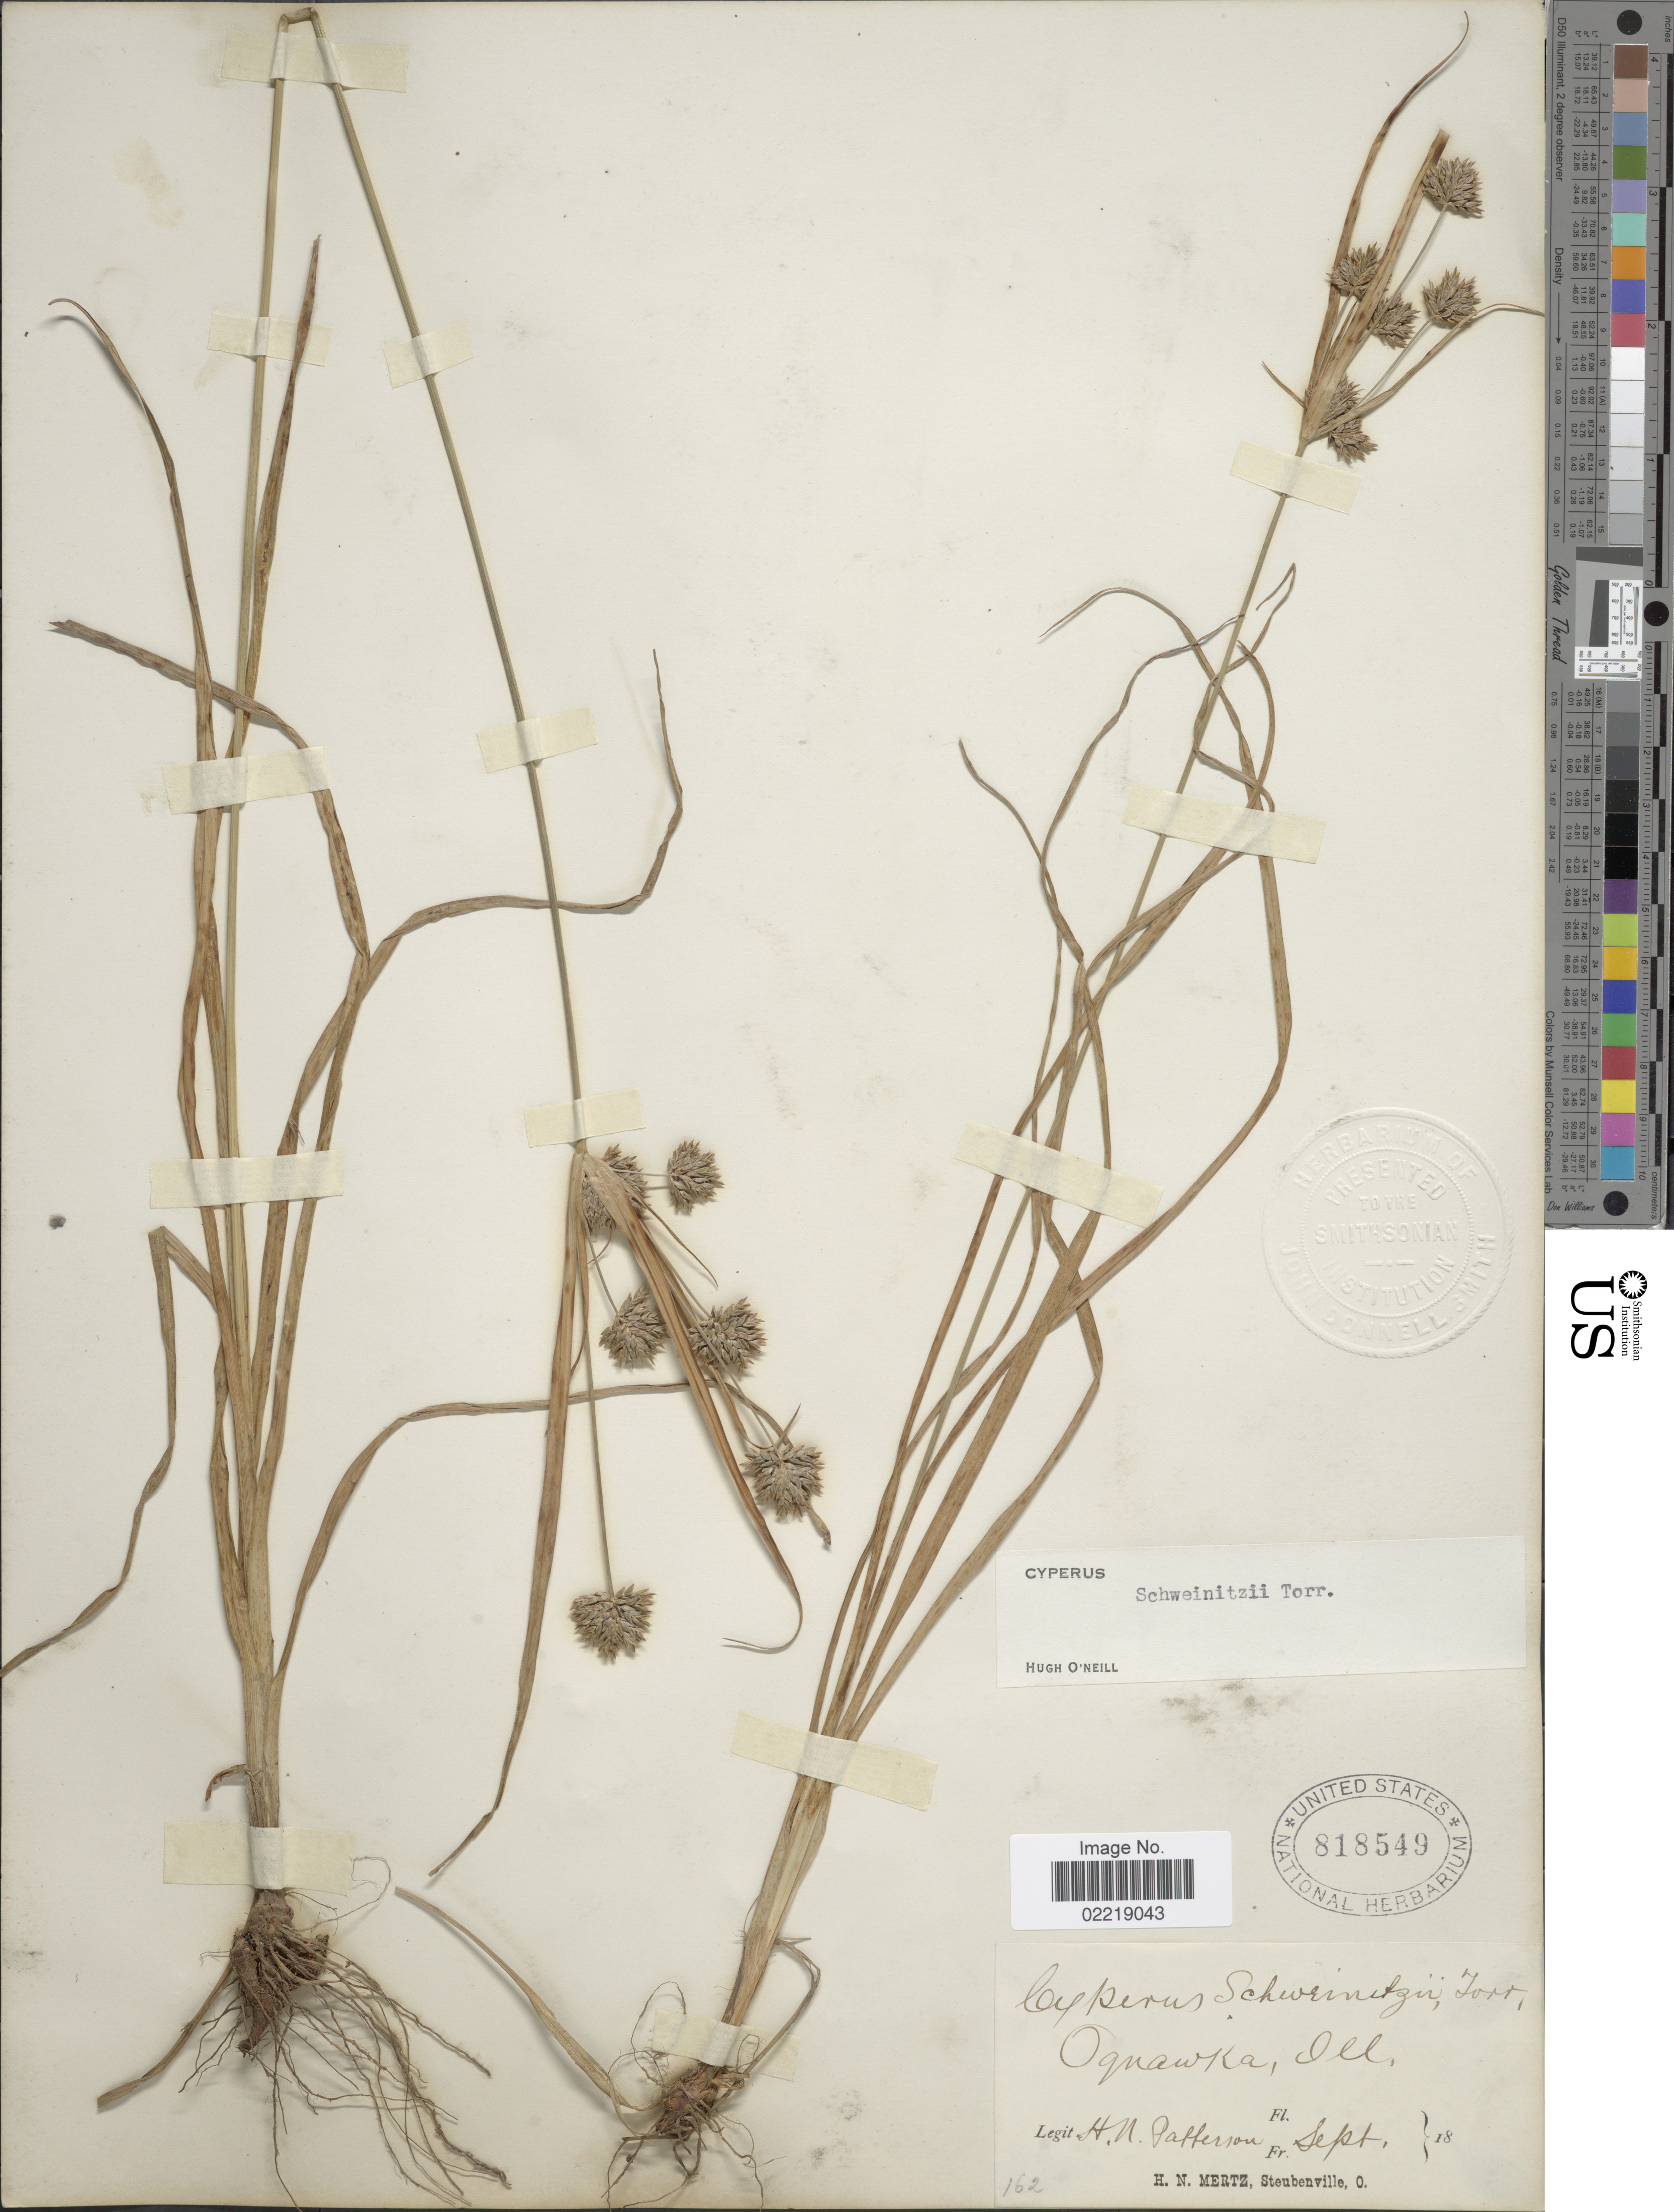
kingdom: Plantae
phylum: Tracheophyta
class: Liliopsida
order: Poales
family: Cyperaceae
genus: Cyperus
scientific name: Cyperus schweinitzii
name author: Torr.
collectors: H. N. Patterson & H. Mertz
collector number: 162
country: United States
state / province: Illinois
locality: Oquawka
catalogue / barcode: US 818549